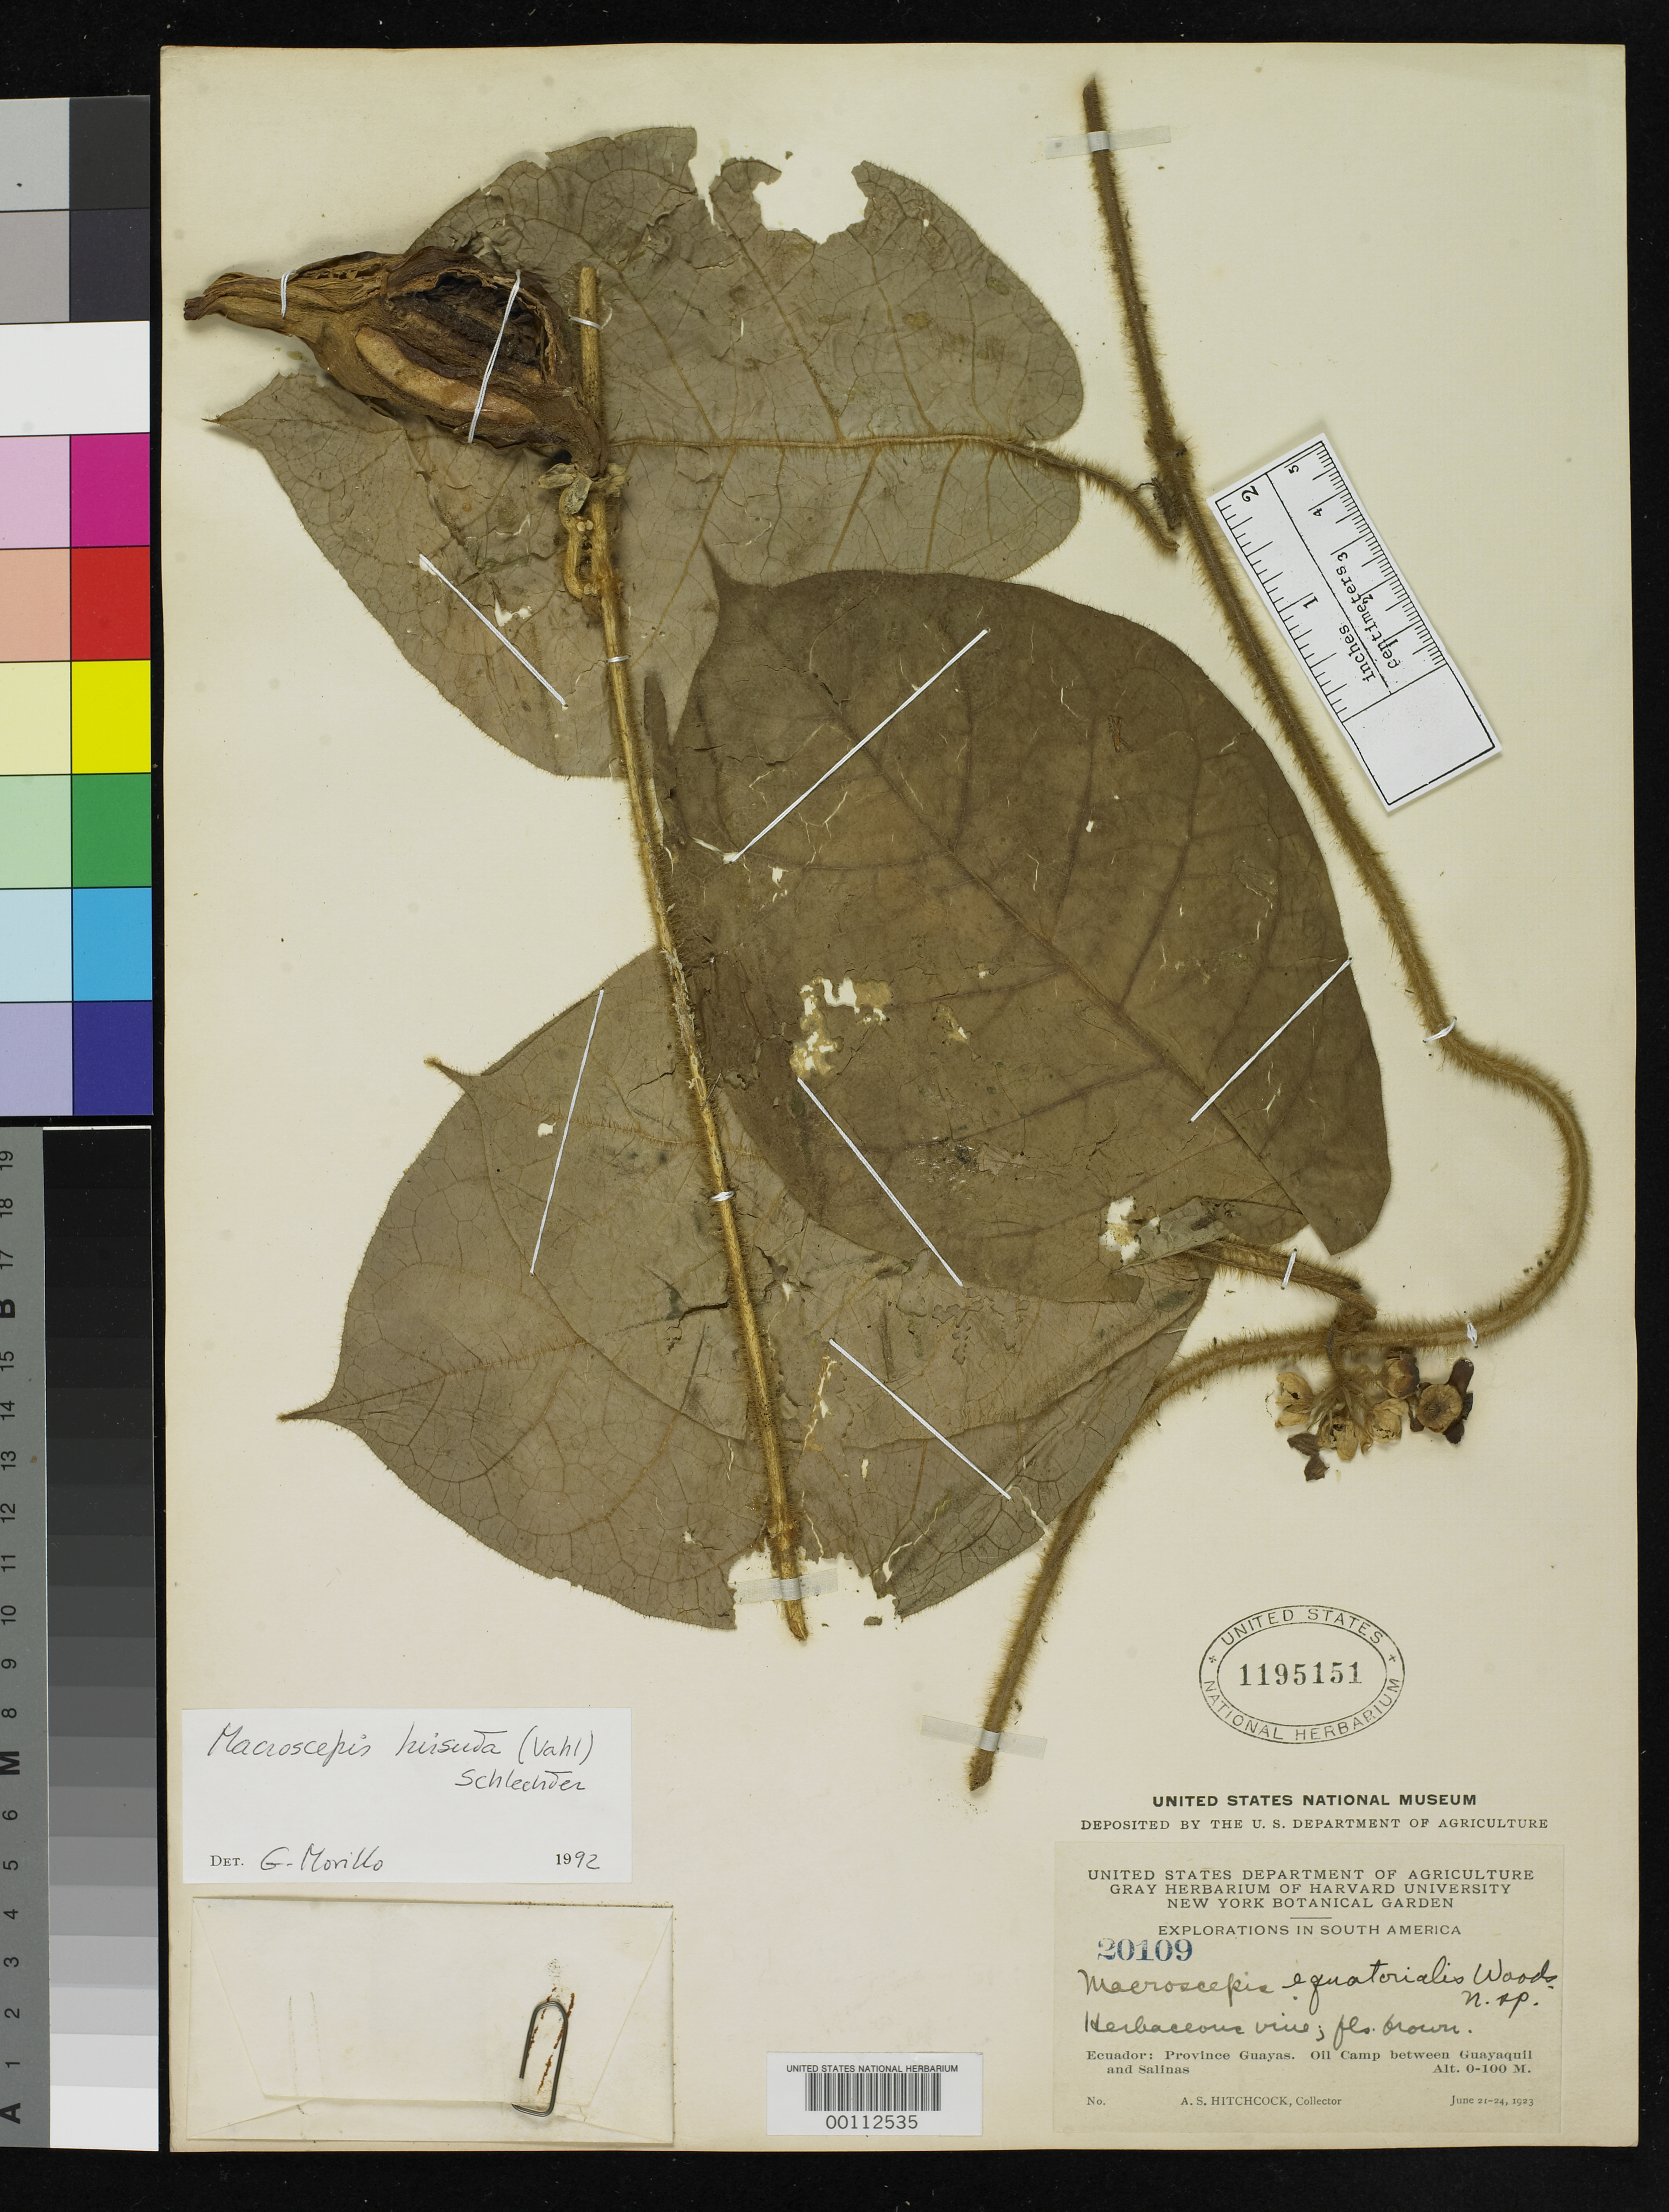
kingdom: Plantae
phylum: Tracheophyta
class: Magnoliopsida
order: Gentianales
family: Apocynaceae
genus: Macroscepis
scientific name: Macroscepis equatorialis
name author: Woodson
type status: Holotype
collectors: A. S. Hitchcock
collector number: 20109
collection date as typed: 21 Jun 1923 to 24 Jun 1923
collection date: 1923-06-21/1923-06-24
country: Ecuador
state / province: Guayas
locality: Between Guayaquil and Salinas.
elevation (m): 0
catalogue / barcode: US 1195151